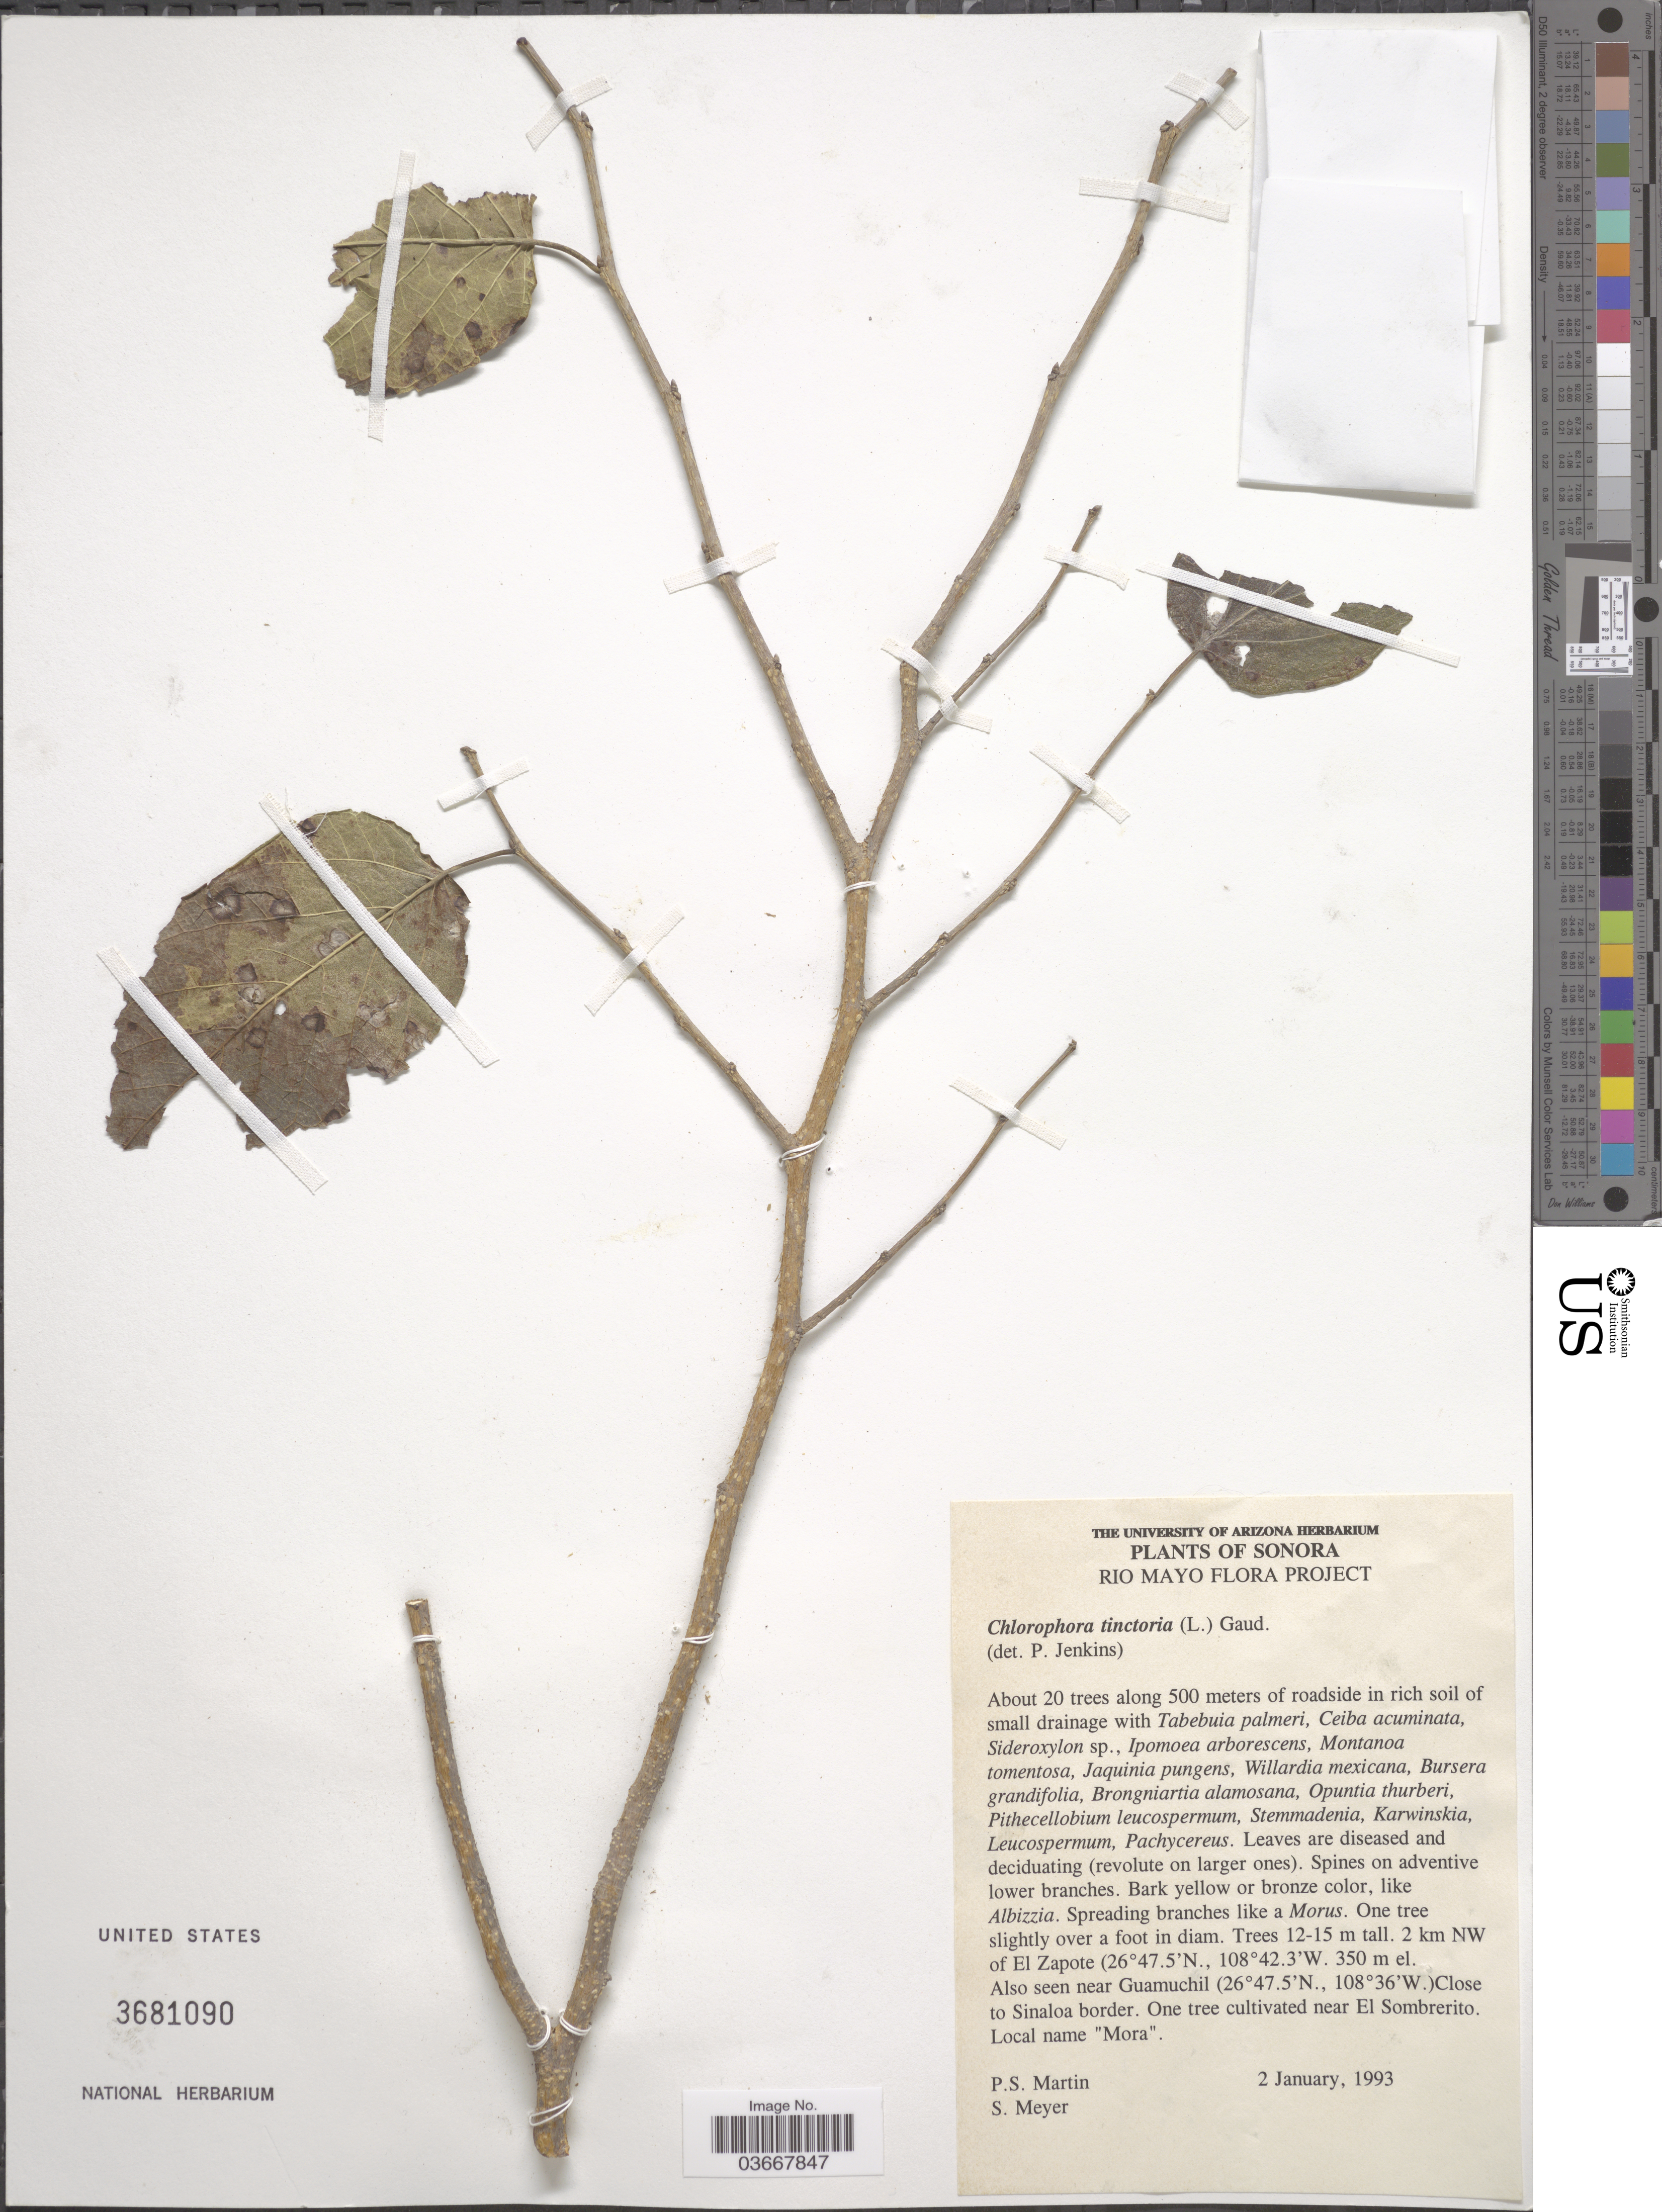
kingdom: Plantae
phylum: Tracheophyta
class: Magnoliopsida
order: Rosales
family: Moraceae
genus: Maclura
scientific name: Maclura tinctoria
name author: (L.) D. Don ex Steud.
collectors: P. S. Martin & S. Meyer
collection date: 1993-01-02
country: Mexico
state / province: Sonora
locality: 2 km NW of El Zapote. Also seen near Guamuchil.? close to Sinaloa border. One tree cultivated near El Sombrerito.?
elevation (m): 350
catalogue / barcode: US 3681090